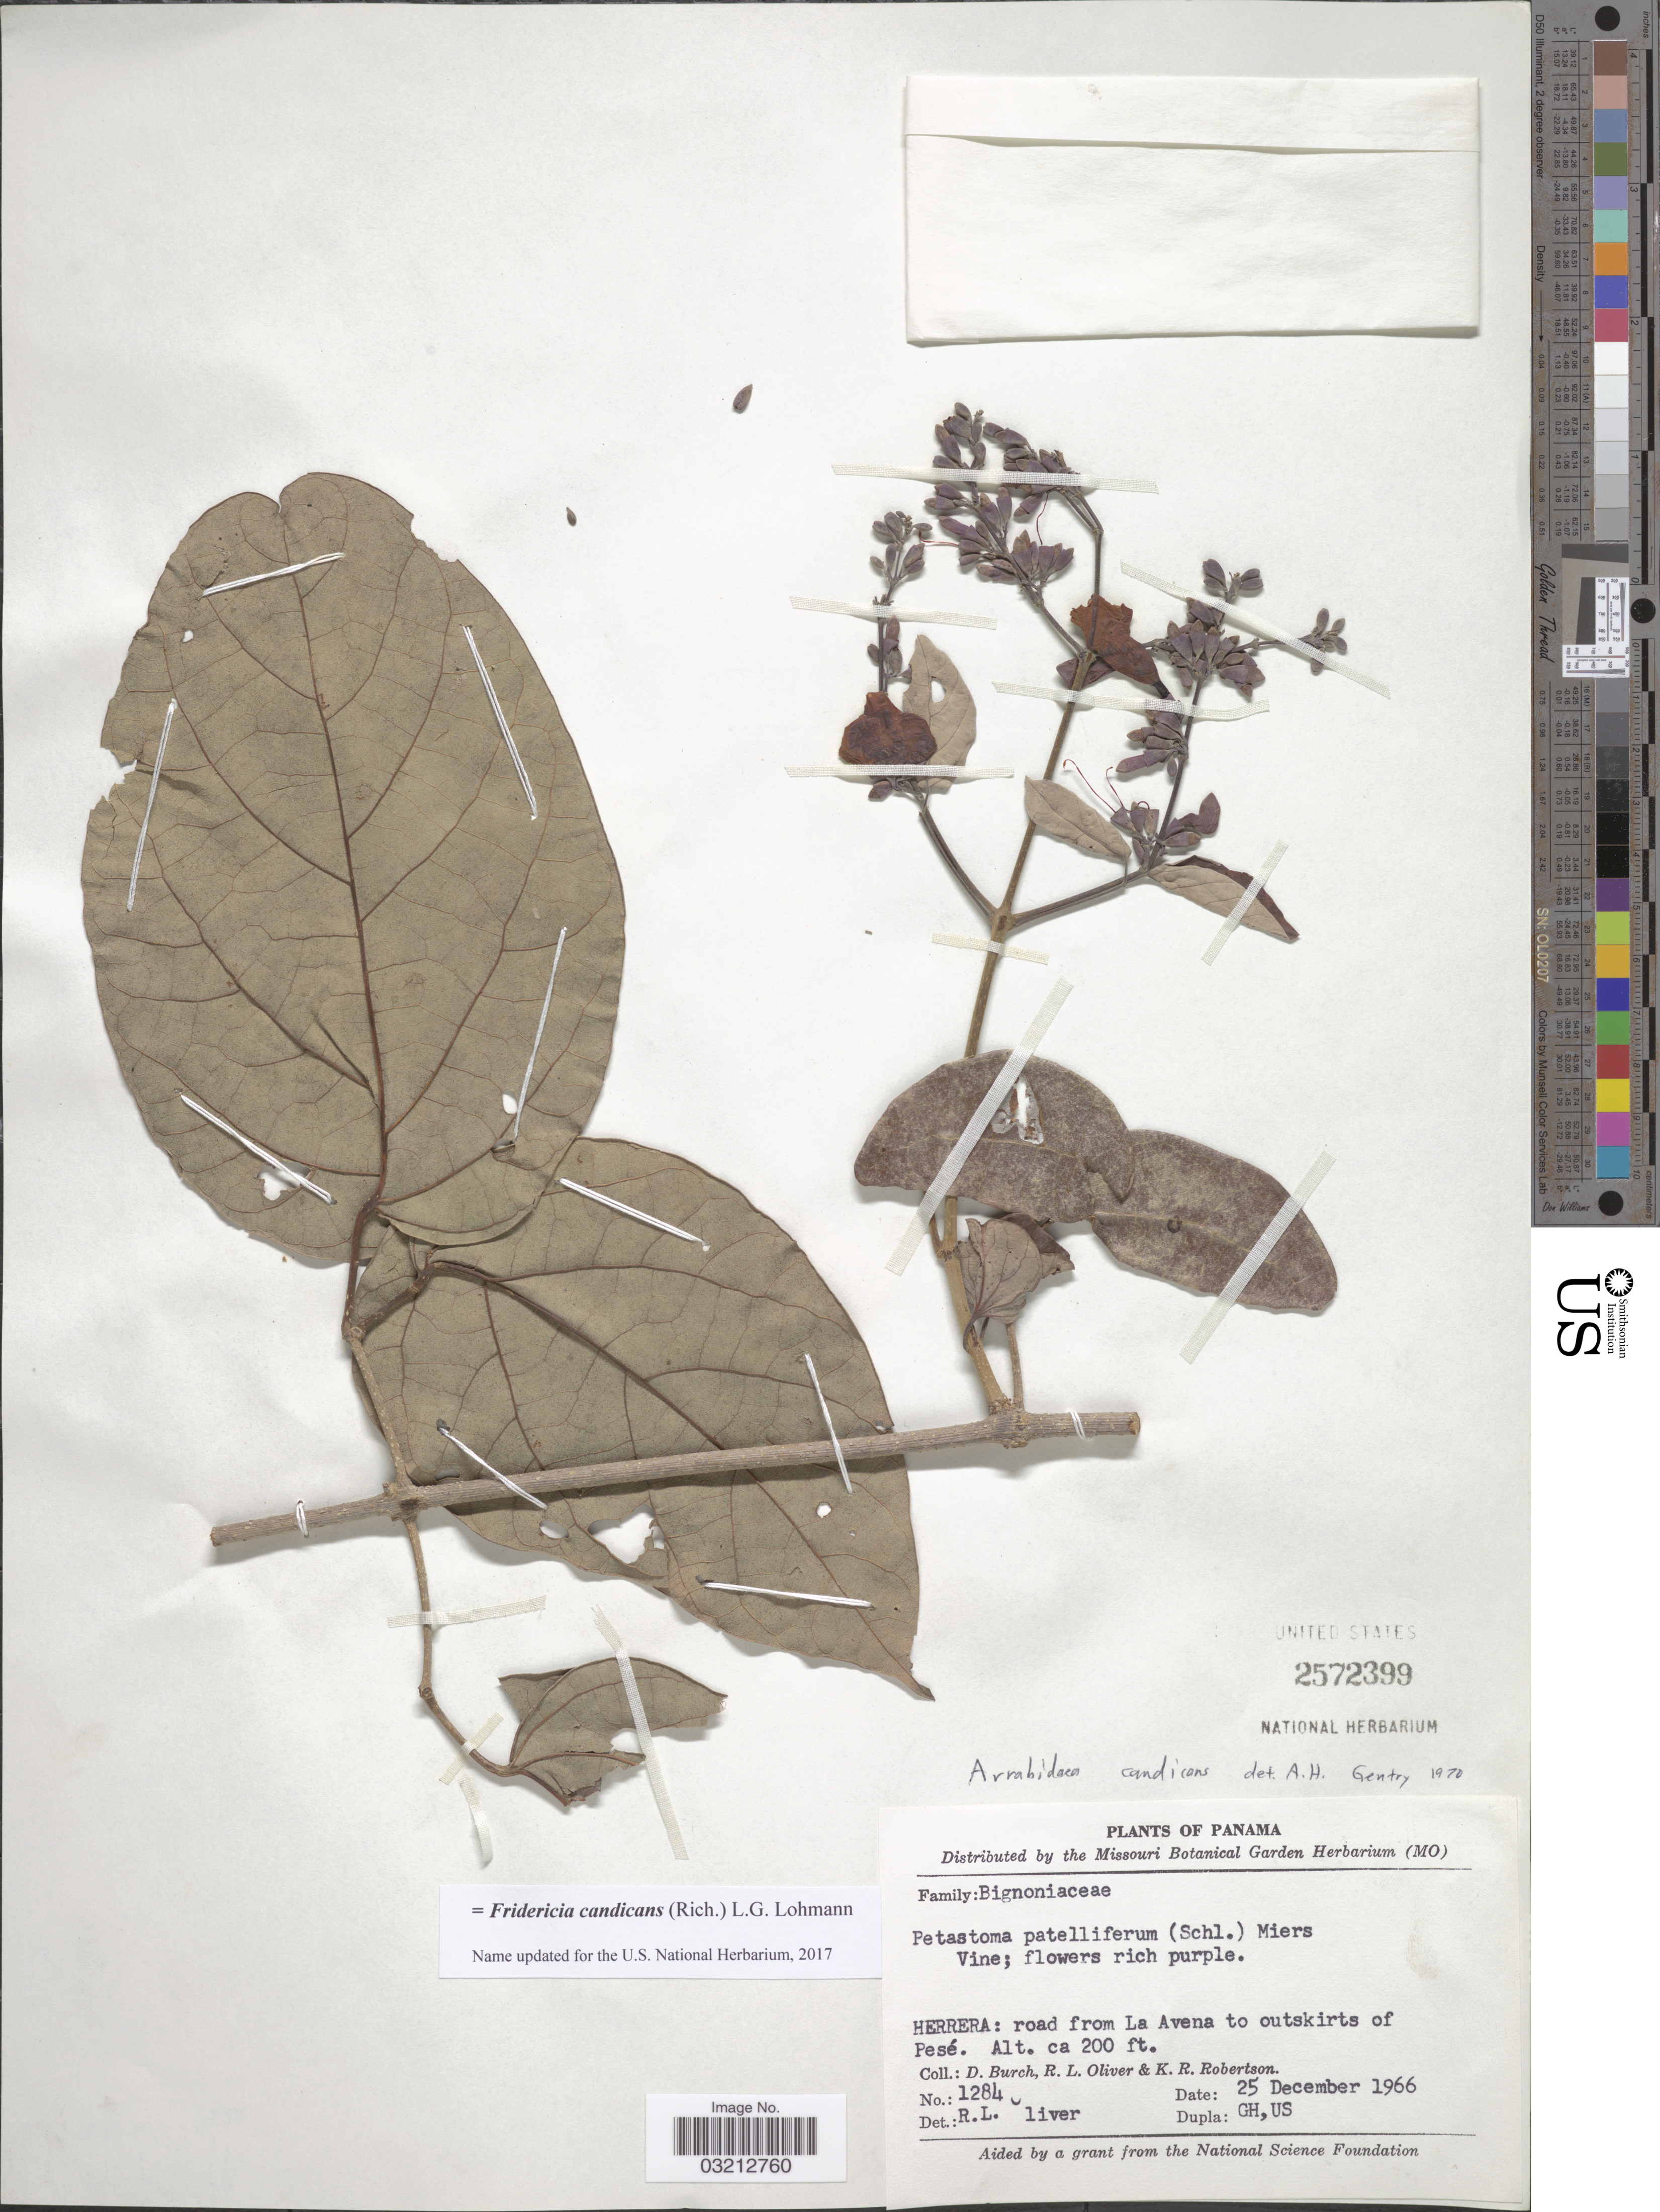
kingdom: Plantae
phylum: Tracheophyta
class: Magnoliopsida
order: Lamiales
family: Bignoniaceae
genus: Fridericia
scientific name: Fridericia candicans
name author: (Rich.) L.G. Lohmann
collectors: D. Burch, R. Oliver & K. Robertson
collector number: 1284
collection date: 1966-12-25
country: Panama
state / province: Herrera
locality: Road from La Avena to outskirts of Pesé.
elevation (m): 61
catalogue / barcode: US 2572399